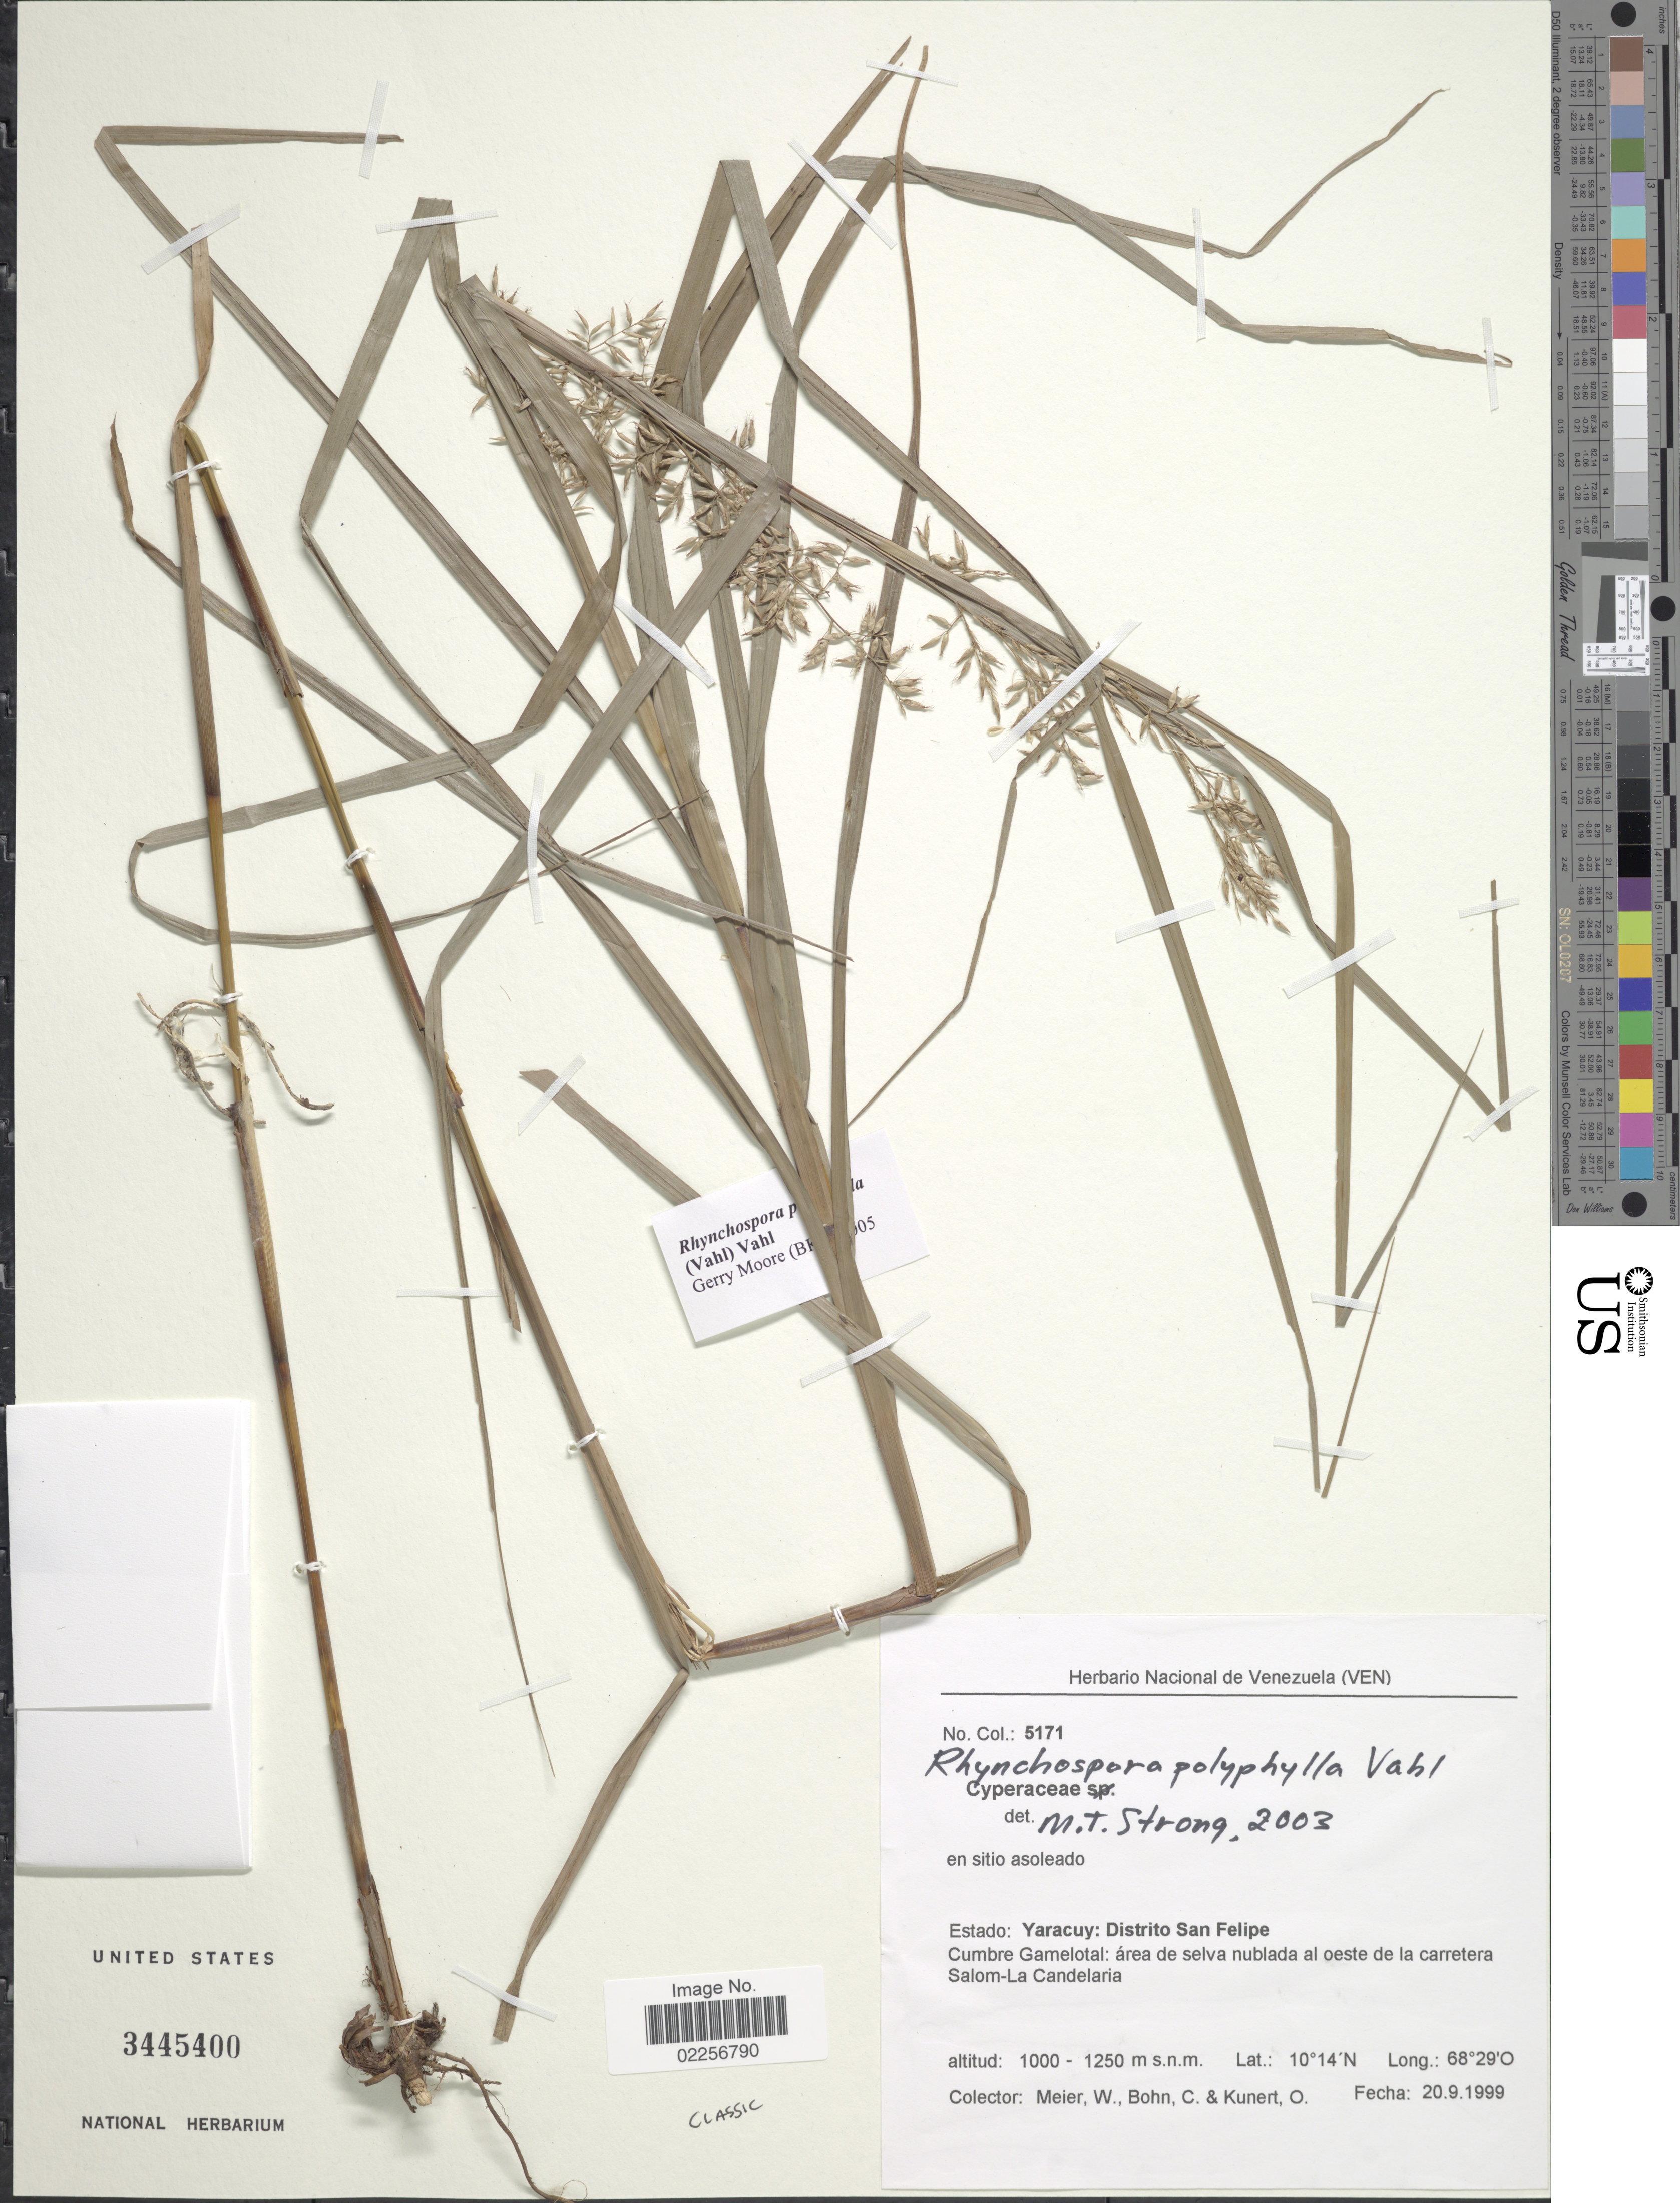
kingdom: Plantae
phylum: Tracheophyta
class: Liliopsida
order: Poales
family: Cyperaceae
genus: Rhynchospora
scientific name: Rhynchospora polyphylla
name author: (Vahl) Vahl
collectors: W. Meier, C. Bohn & O. Kunert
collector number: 5171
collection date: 1999-09-20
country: Venezuela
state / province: Yaracuy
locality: En sitio asoleado. Distrito San Felipe Cumbre Gamelotal: area de selva nublada al oeste de la carretera Salom-La Candelaria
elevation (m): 1000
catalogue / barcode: US 3445400